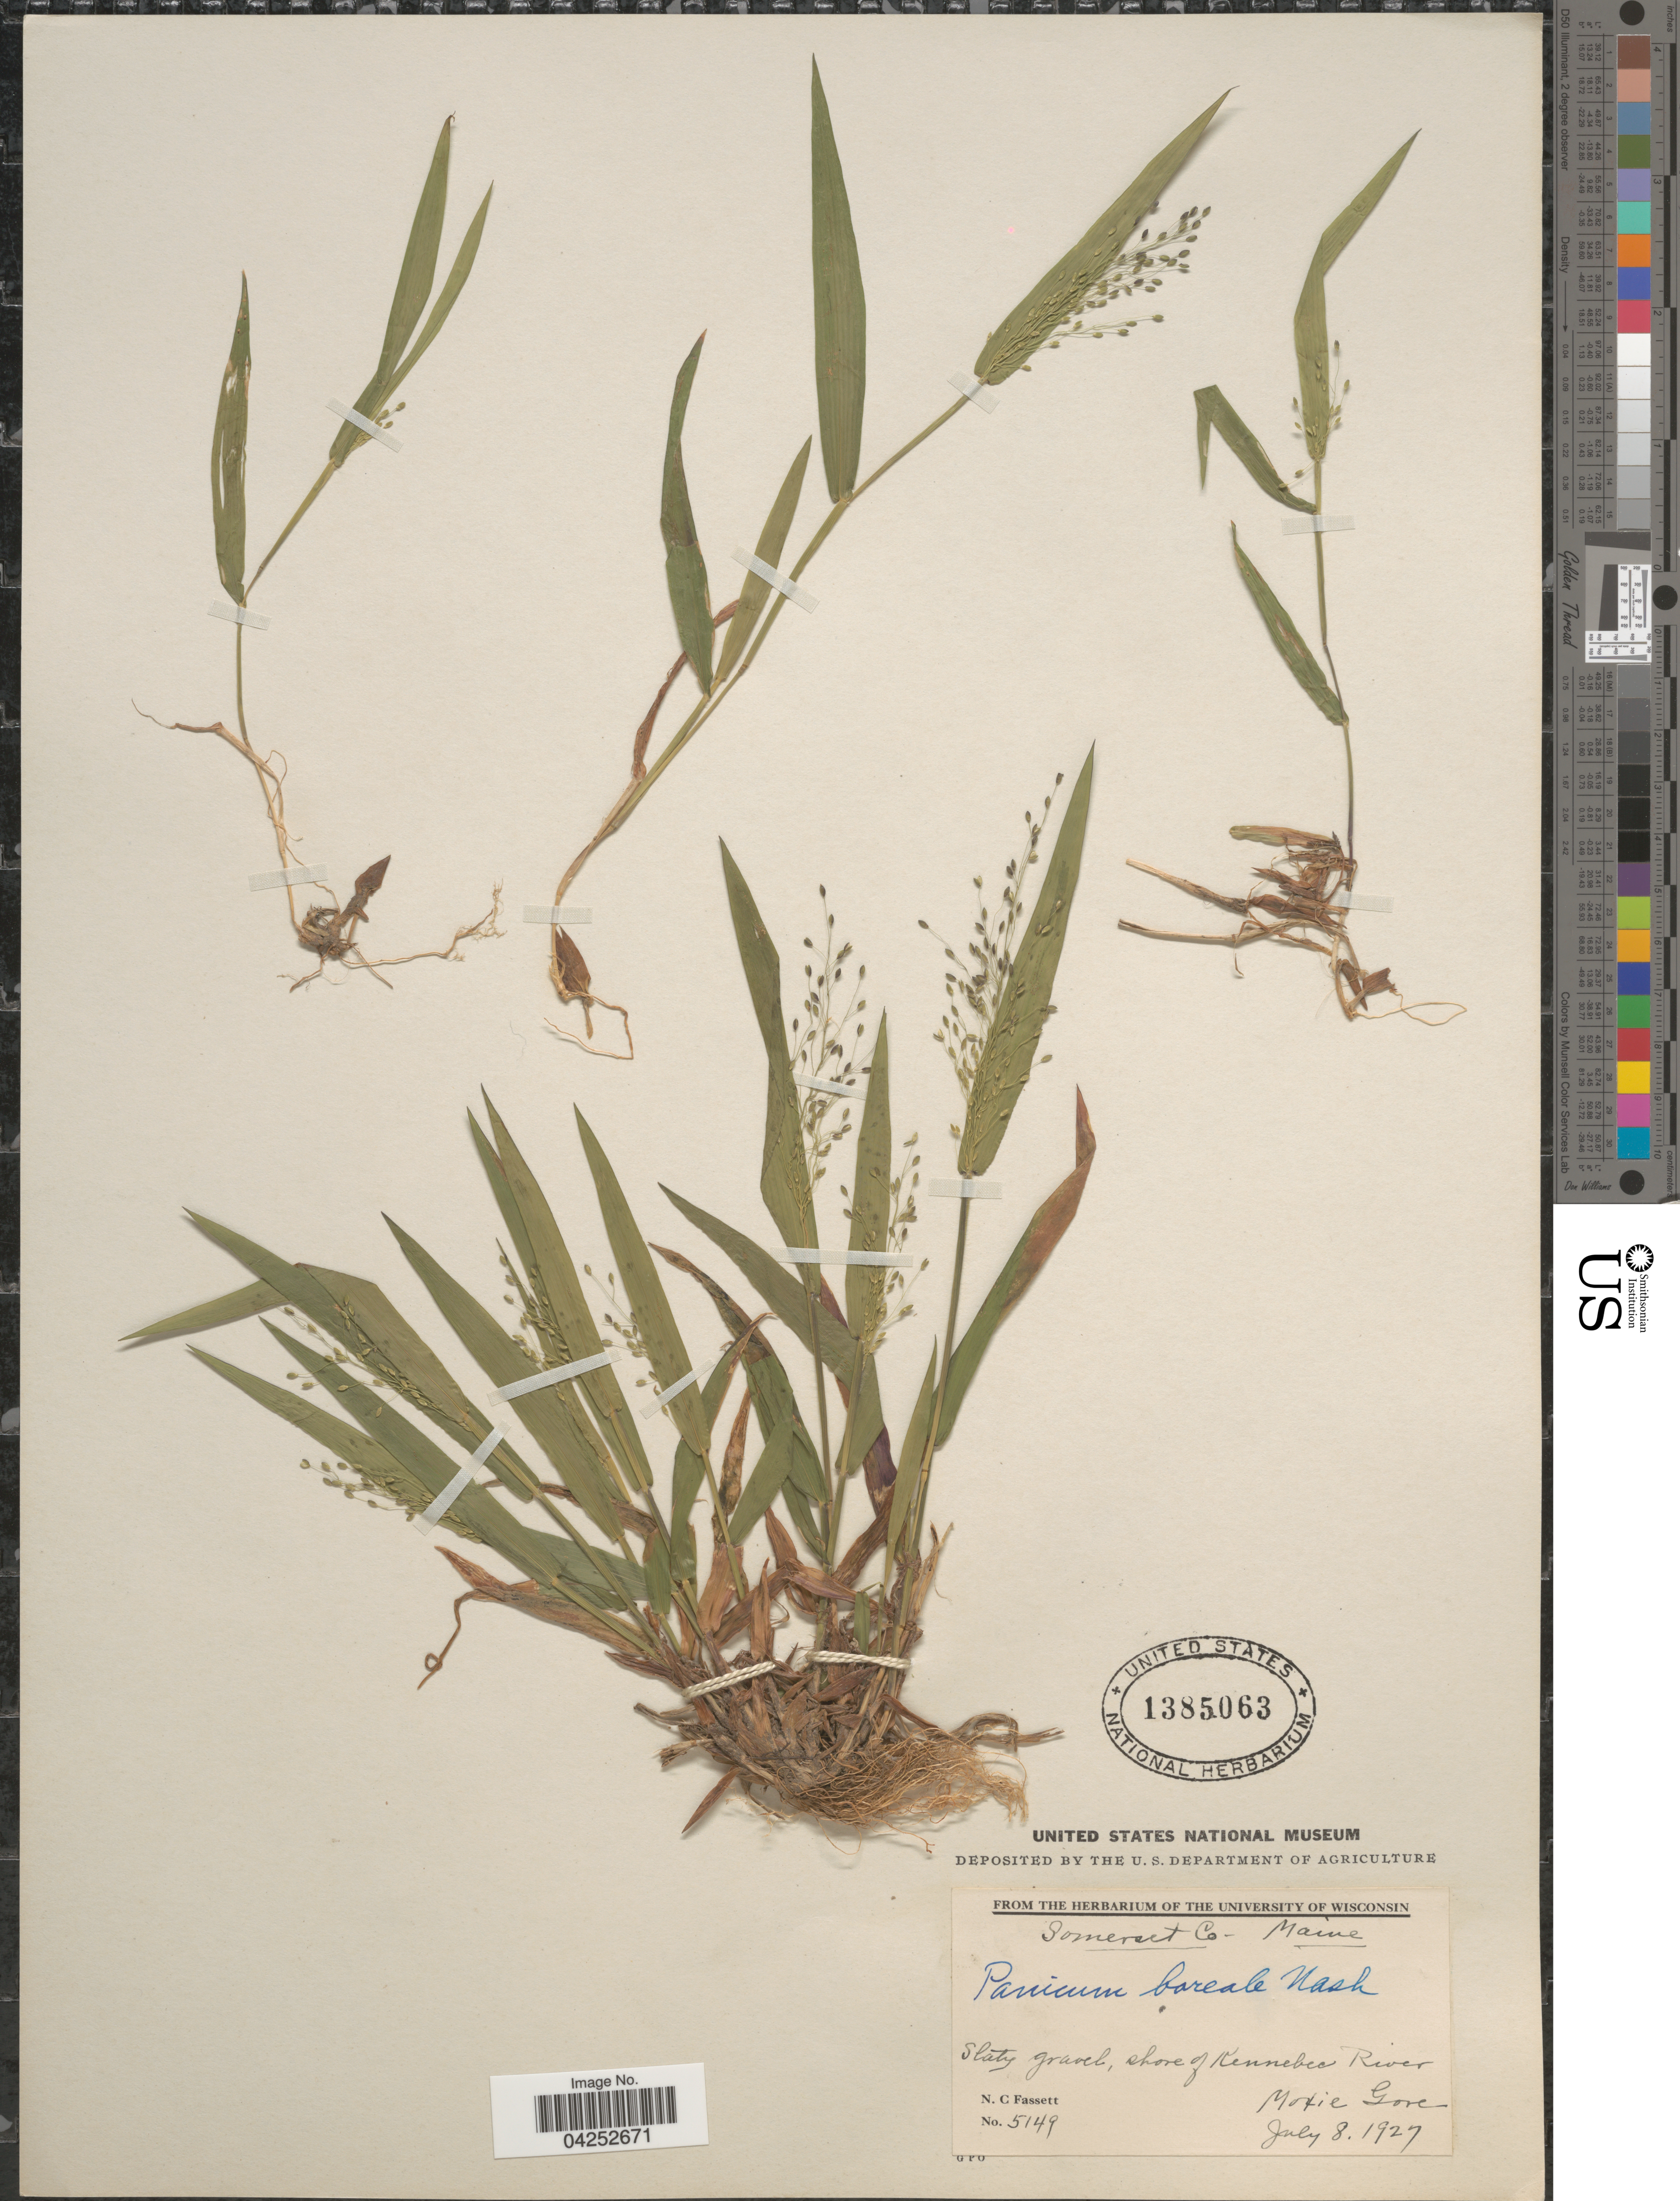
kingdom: Plantae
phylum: Tracheophyta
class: Liliopsida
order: Poales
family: Poaceae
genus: Dichanthelium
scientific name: Dichanthelium boreale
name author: (Nash) Freckmann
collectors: N. C. Fassett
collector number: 5149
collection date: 1927-07-08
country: United States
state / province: Maine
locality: Somerset Co. Slaty gravel, shore of Kennebec River. Moxie Gore.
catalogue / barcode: US 1385063